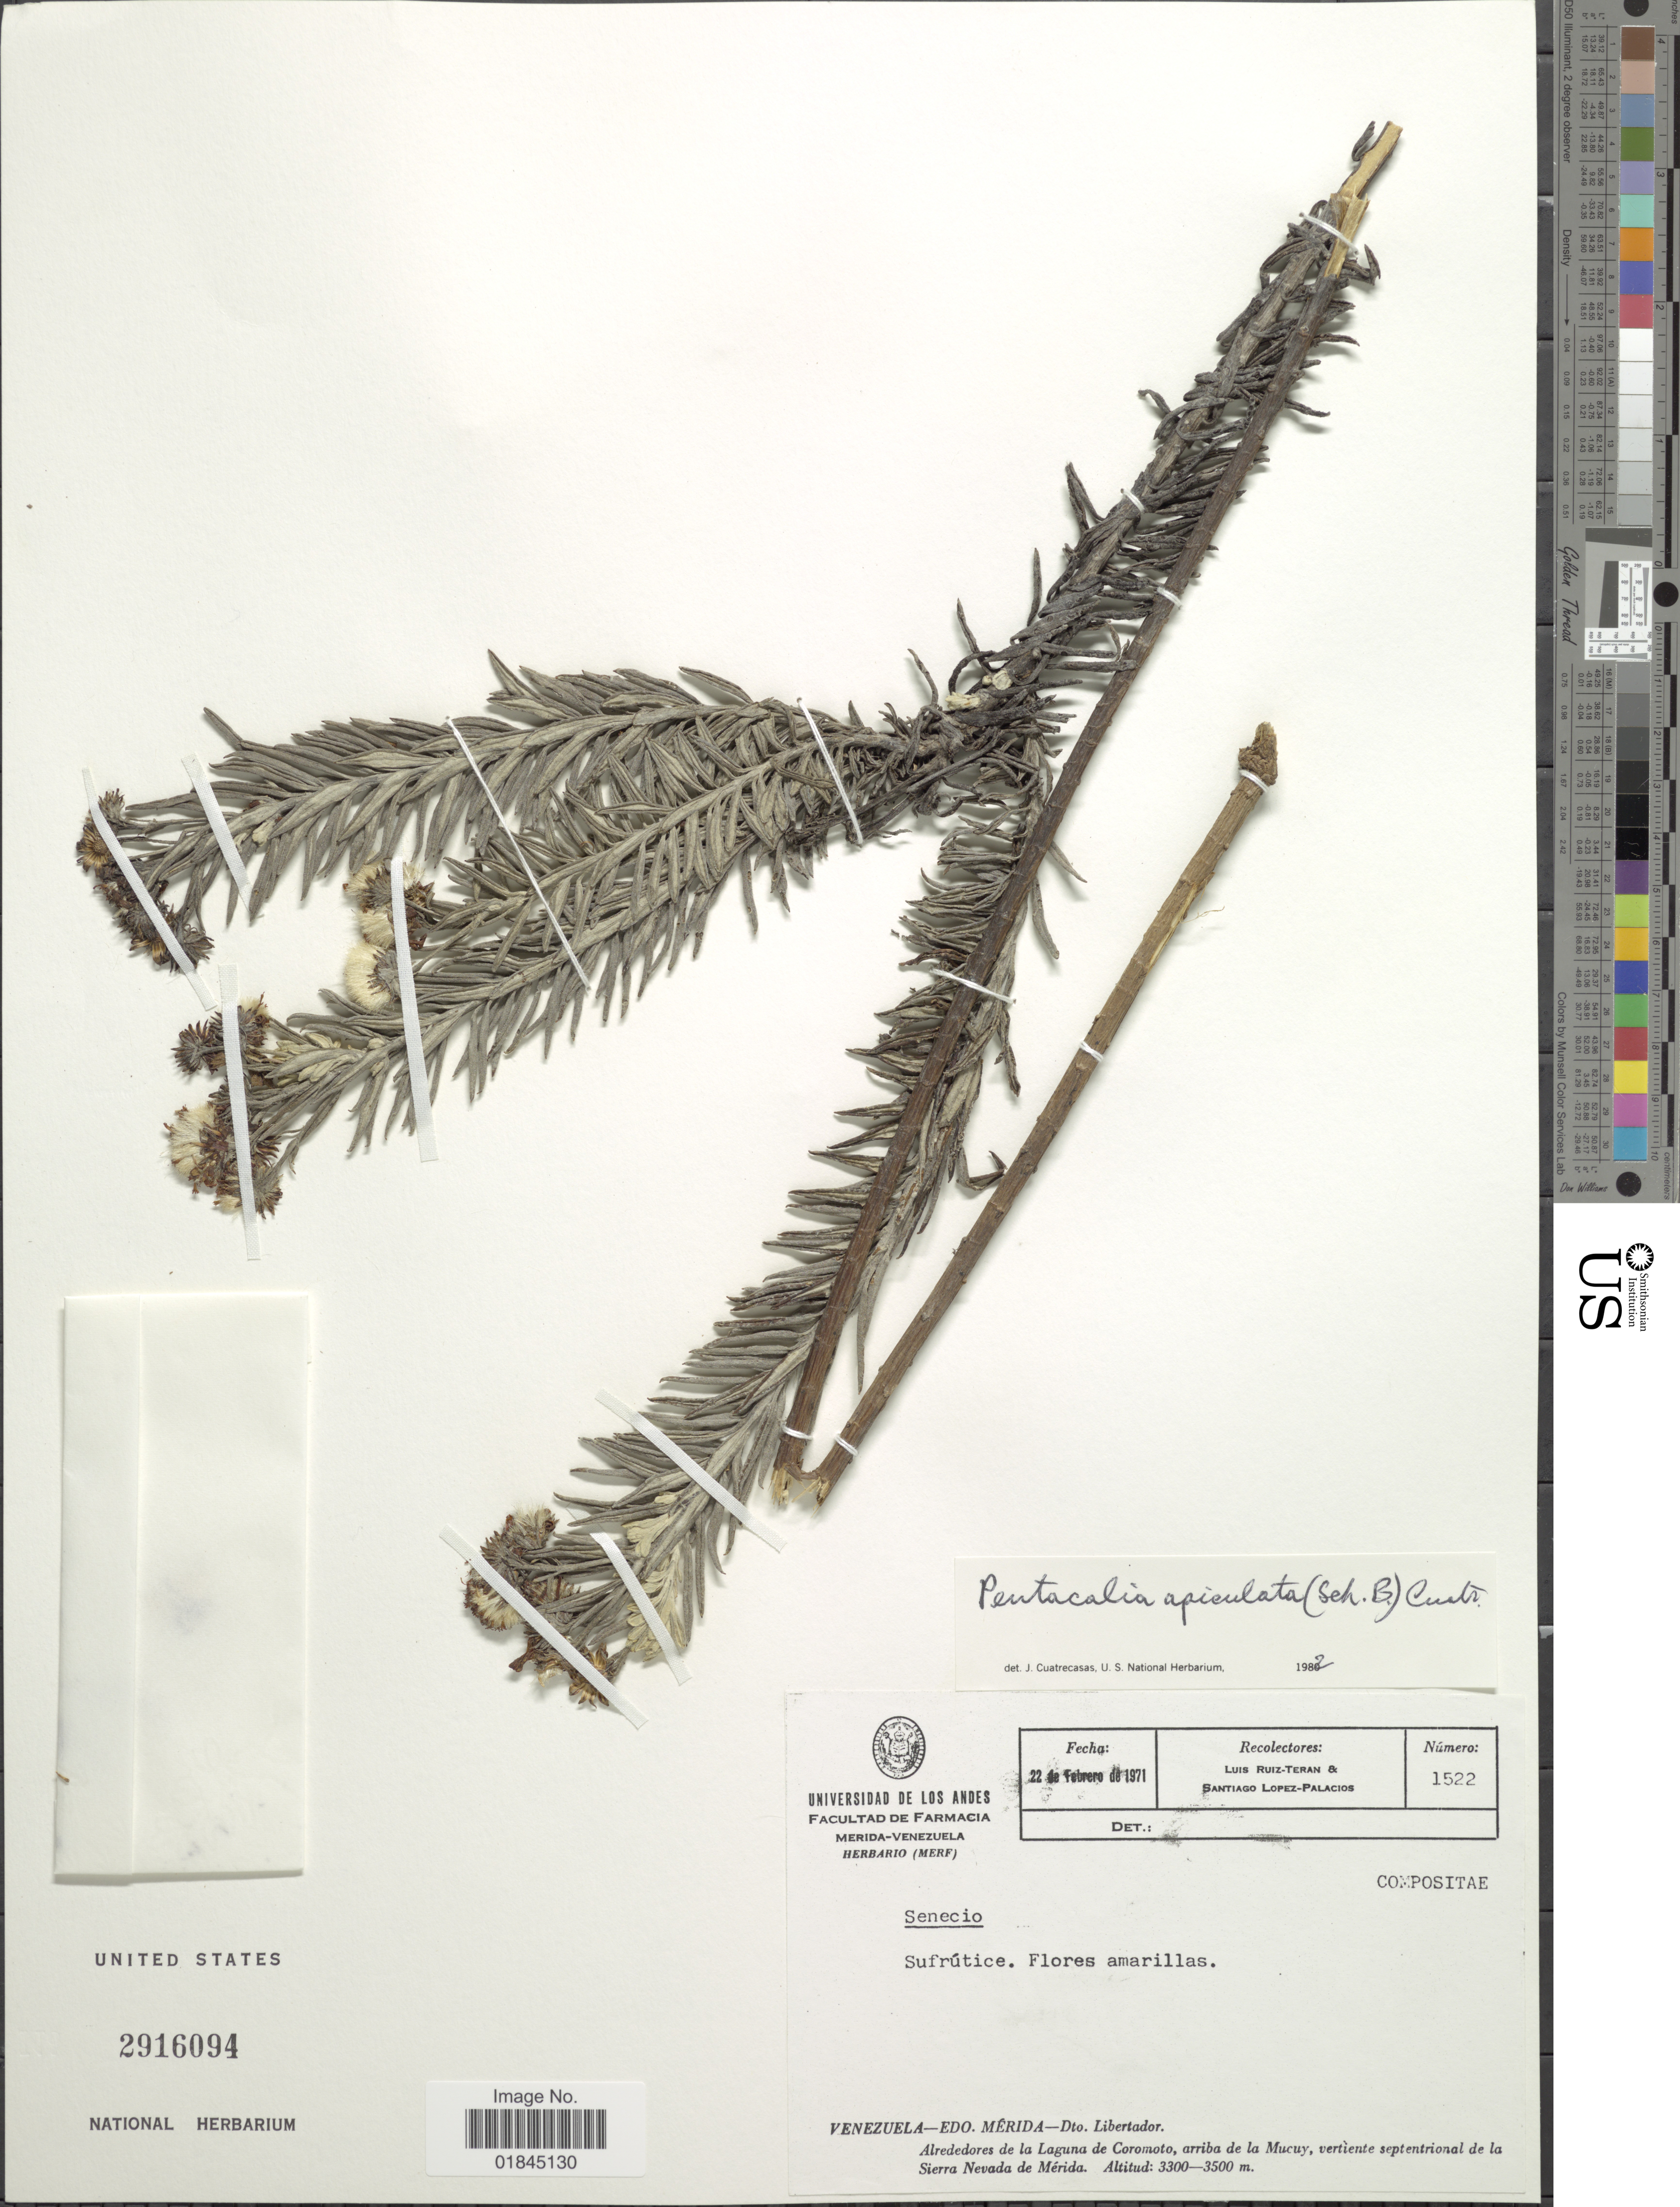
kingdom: Plantae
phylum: Tracheophyta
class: Magnoliopsida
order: Asterales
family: Asteraceae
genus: Pentacalia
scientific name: Pentacalia apiculata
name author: (Sch. Bip. ex Wedd.) Cuatrec.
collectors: L. E. Ruíz-Terán & S. López-Palacios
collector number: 1522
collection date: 1971-02-22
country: Venezuela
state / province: Mérida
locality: Venezuela - Edo. Mérida - Dto. Libertador. Alrededores de la Laguna de Coromoto, arriba de La Mucuy, vertiente septentrional de la Sierra Nevada de Mérida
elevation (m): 3300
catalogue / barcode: US 2916094